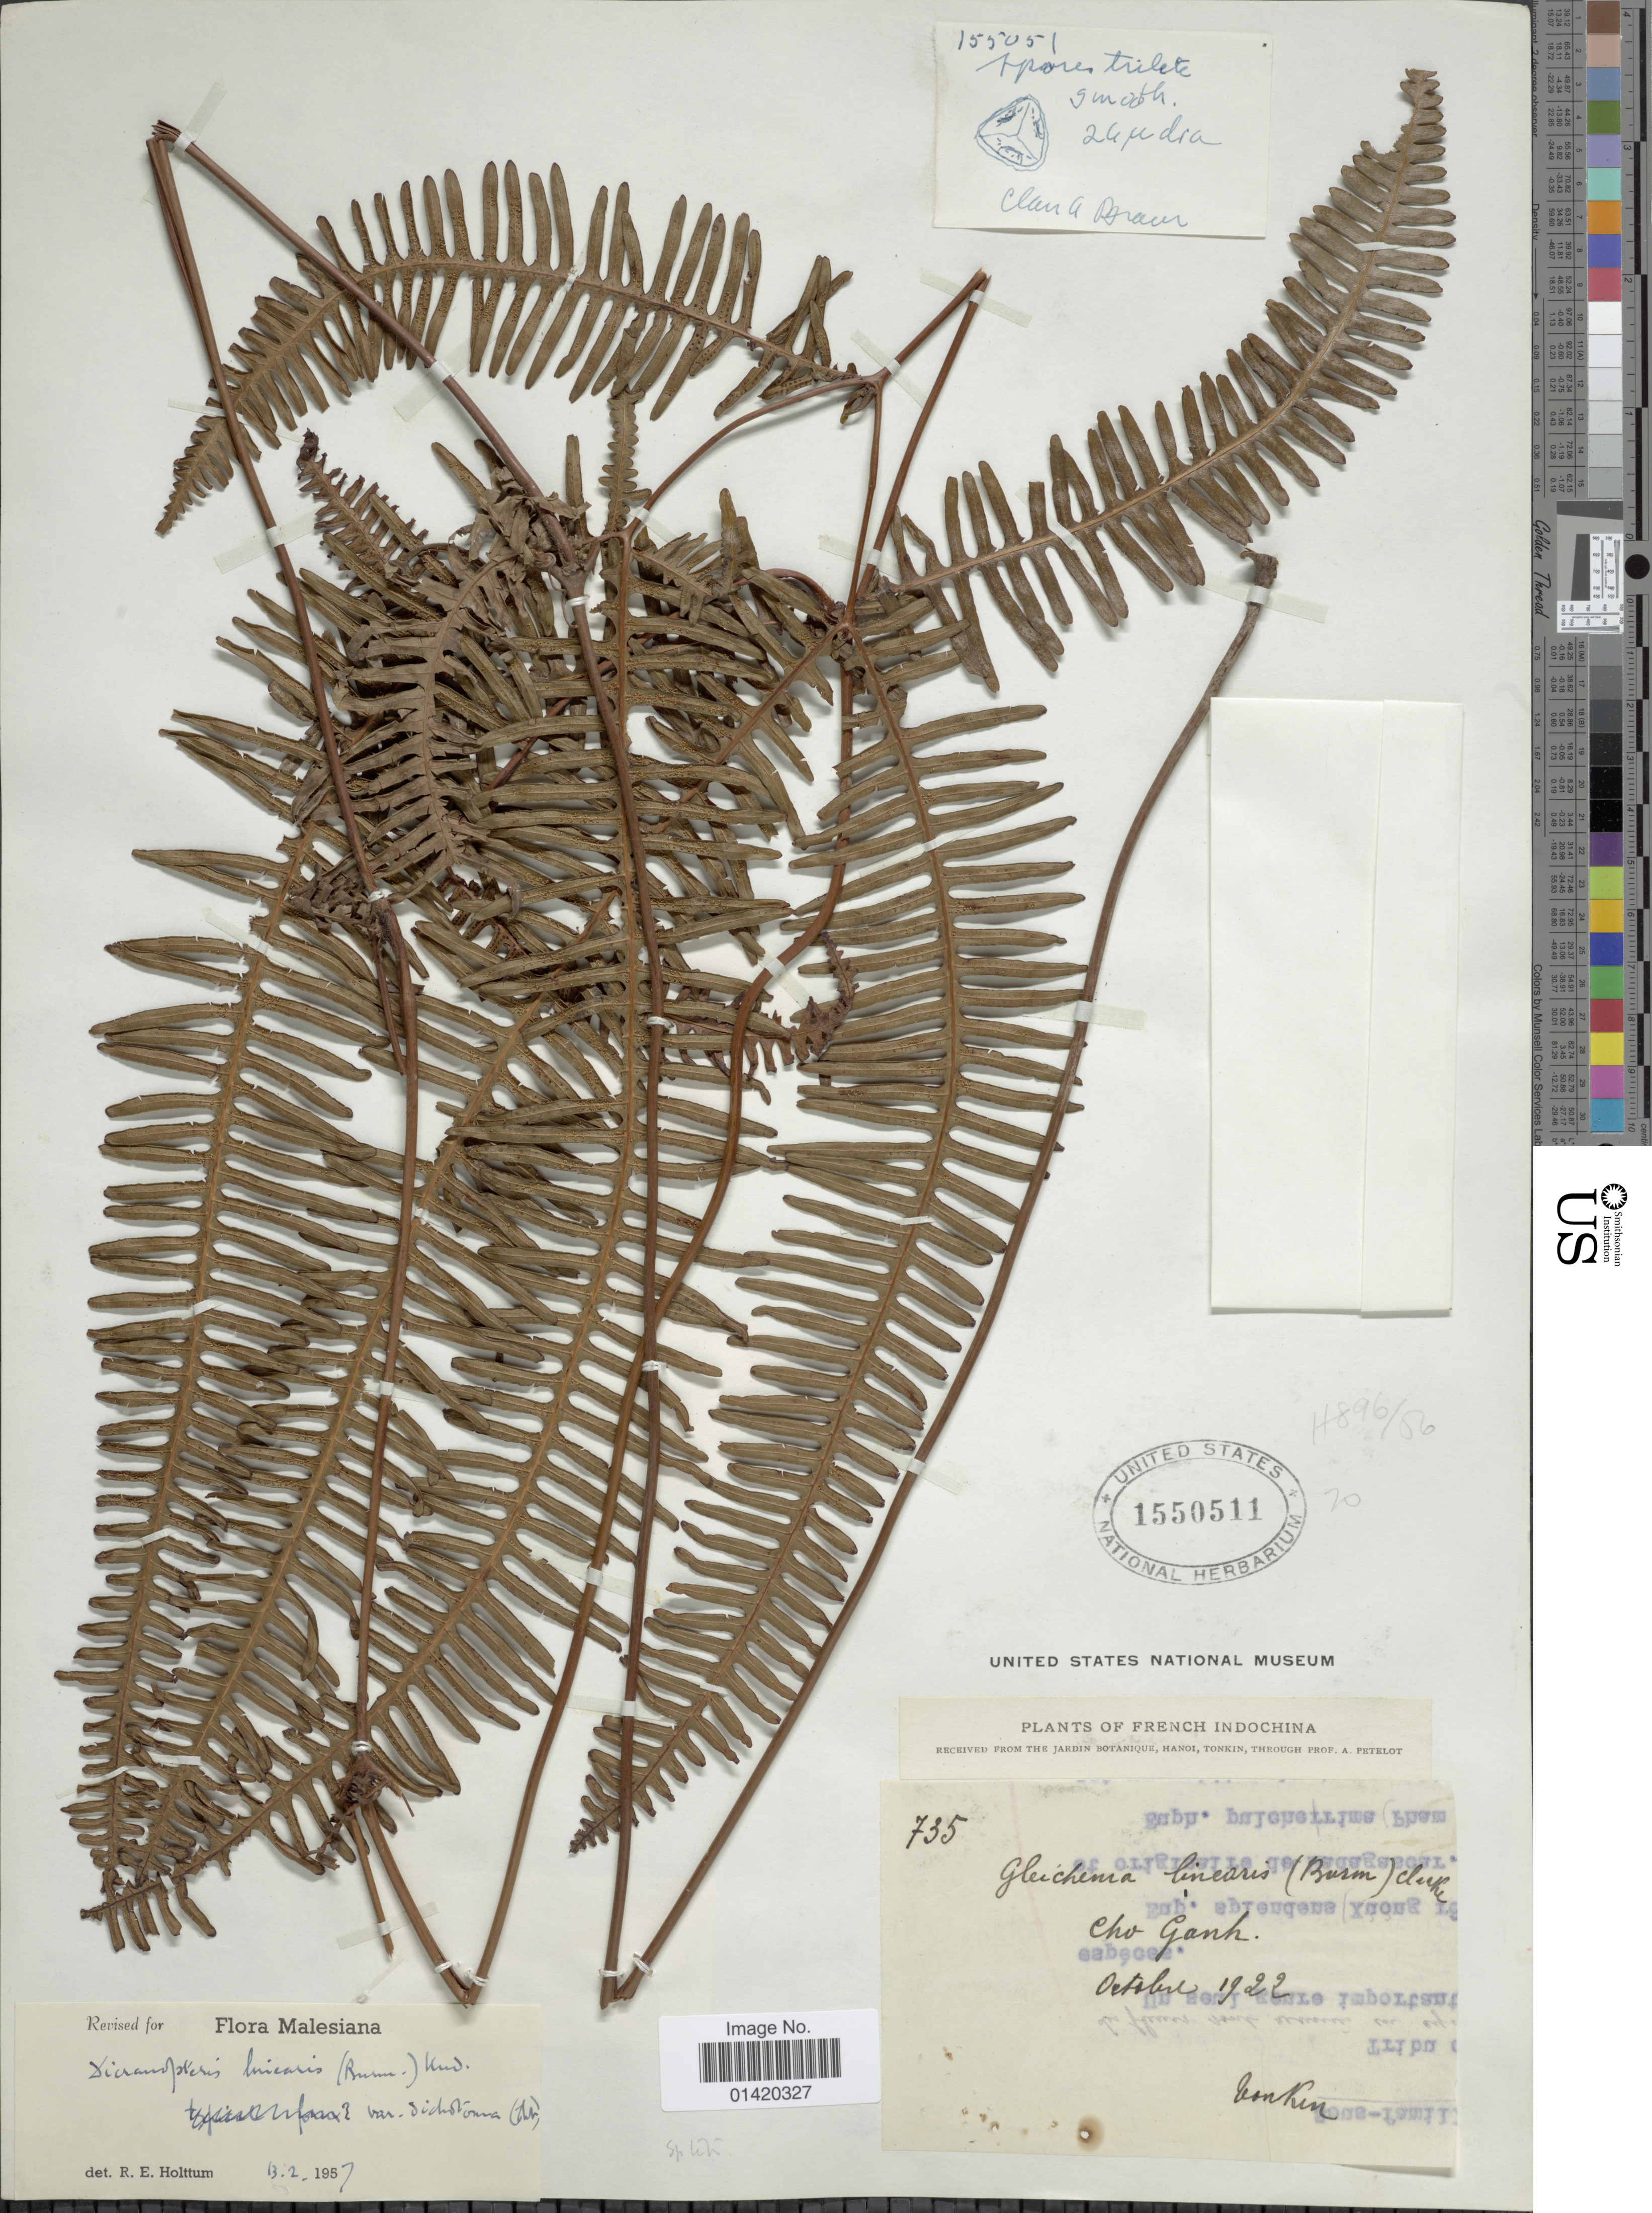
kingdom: Plantae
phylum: Tracheophyta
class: Polypodiopsida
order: Gleicheniales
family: Gleicheniaceae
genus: Dicranopteris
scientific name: Dicranopteris linearis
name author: (Burm. f.) Underw.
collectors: A. Petelot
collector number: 735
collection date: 1922-10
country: Vietnam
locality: Tonkin. Cho Ganh [interpreted]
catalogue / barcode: US 1550511